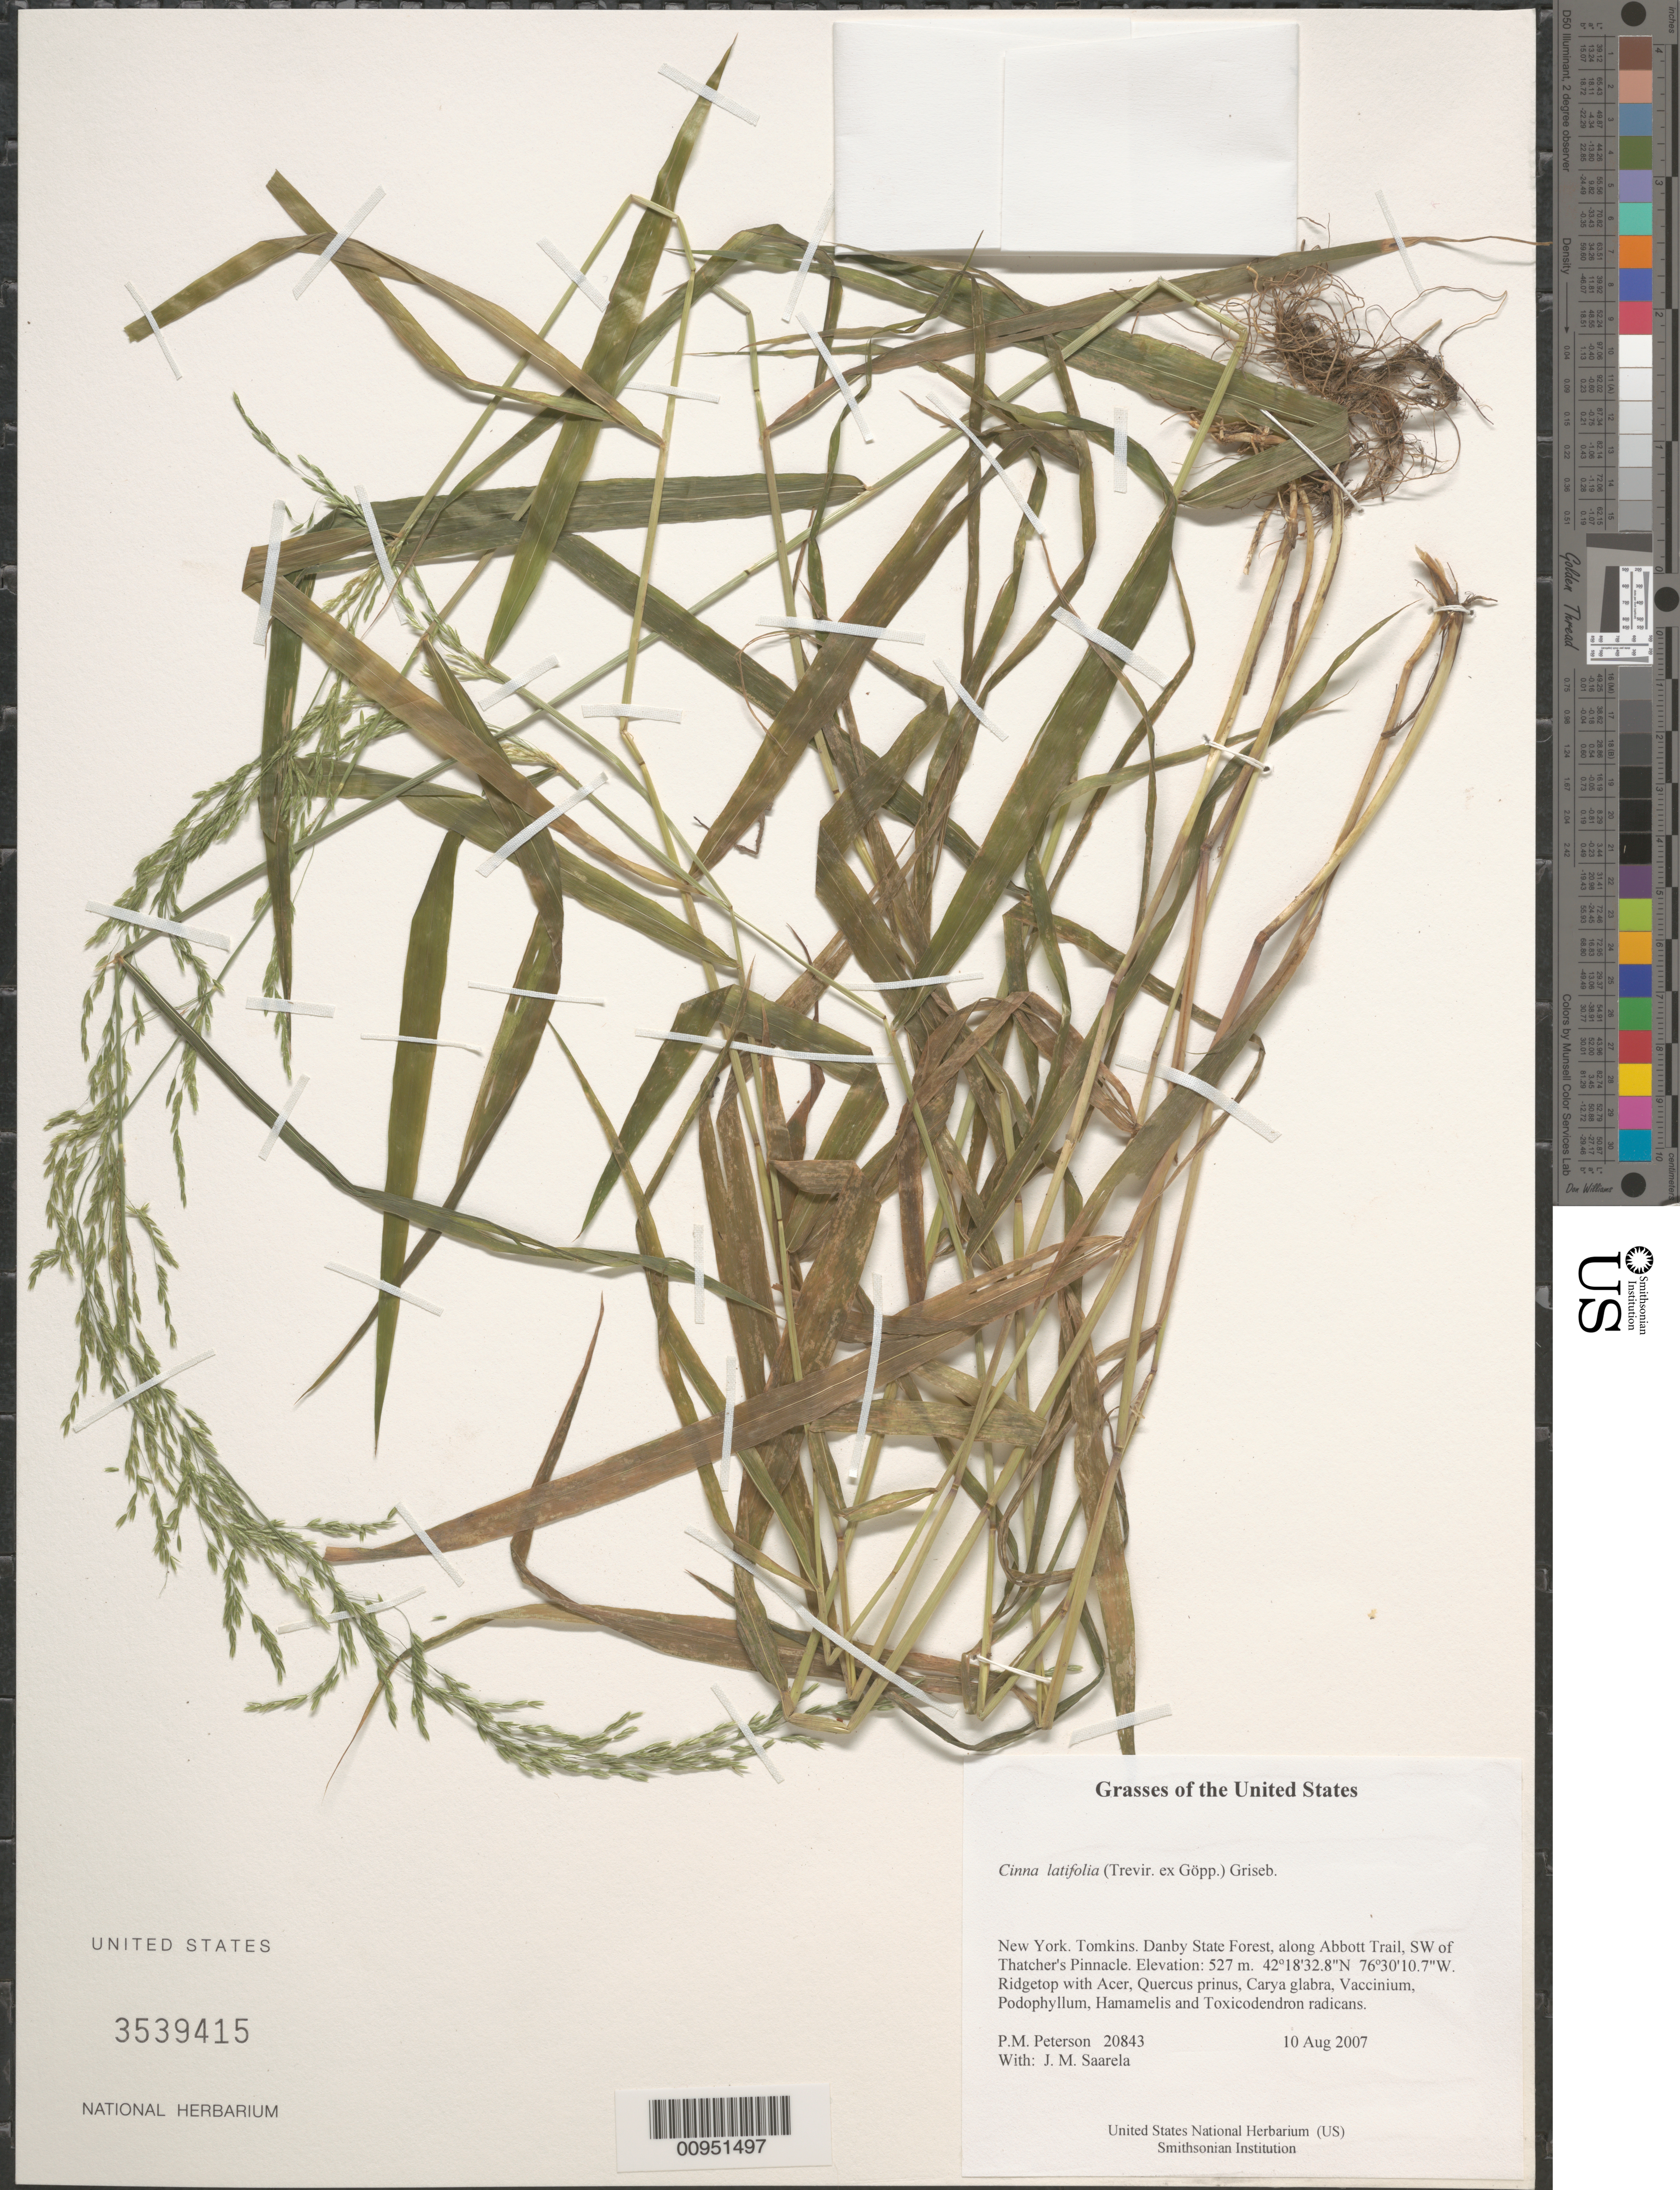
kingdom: Plantae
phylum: Tracheophyta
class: Liliopsida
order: Poales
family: Poaceae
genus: Cinna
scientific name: Cinna latifolia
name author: (Trevir. ex Goeppert) Griseb.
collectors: P. M. Peterson & J. Saarela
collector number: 20843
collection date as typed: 10 Aug 2007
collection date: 2007-08-10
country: United States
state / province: New York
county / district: Tomkins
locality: Danby State Forest, along Abbott Trail, SW of Thatcher's Pinnacle.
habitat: Ridgetop with Acer, Quercus prinus, Carya glabra, Vaccinium, Podophyllum, Hamamelis and Toxicodendron radicans.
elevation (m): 527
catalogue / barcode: US 3539415